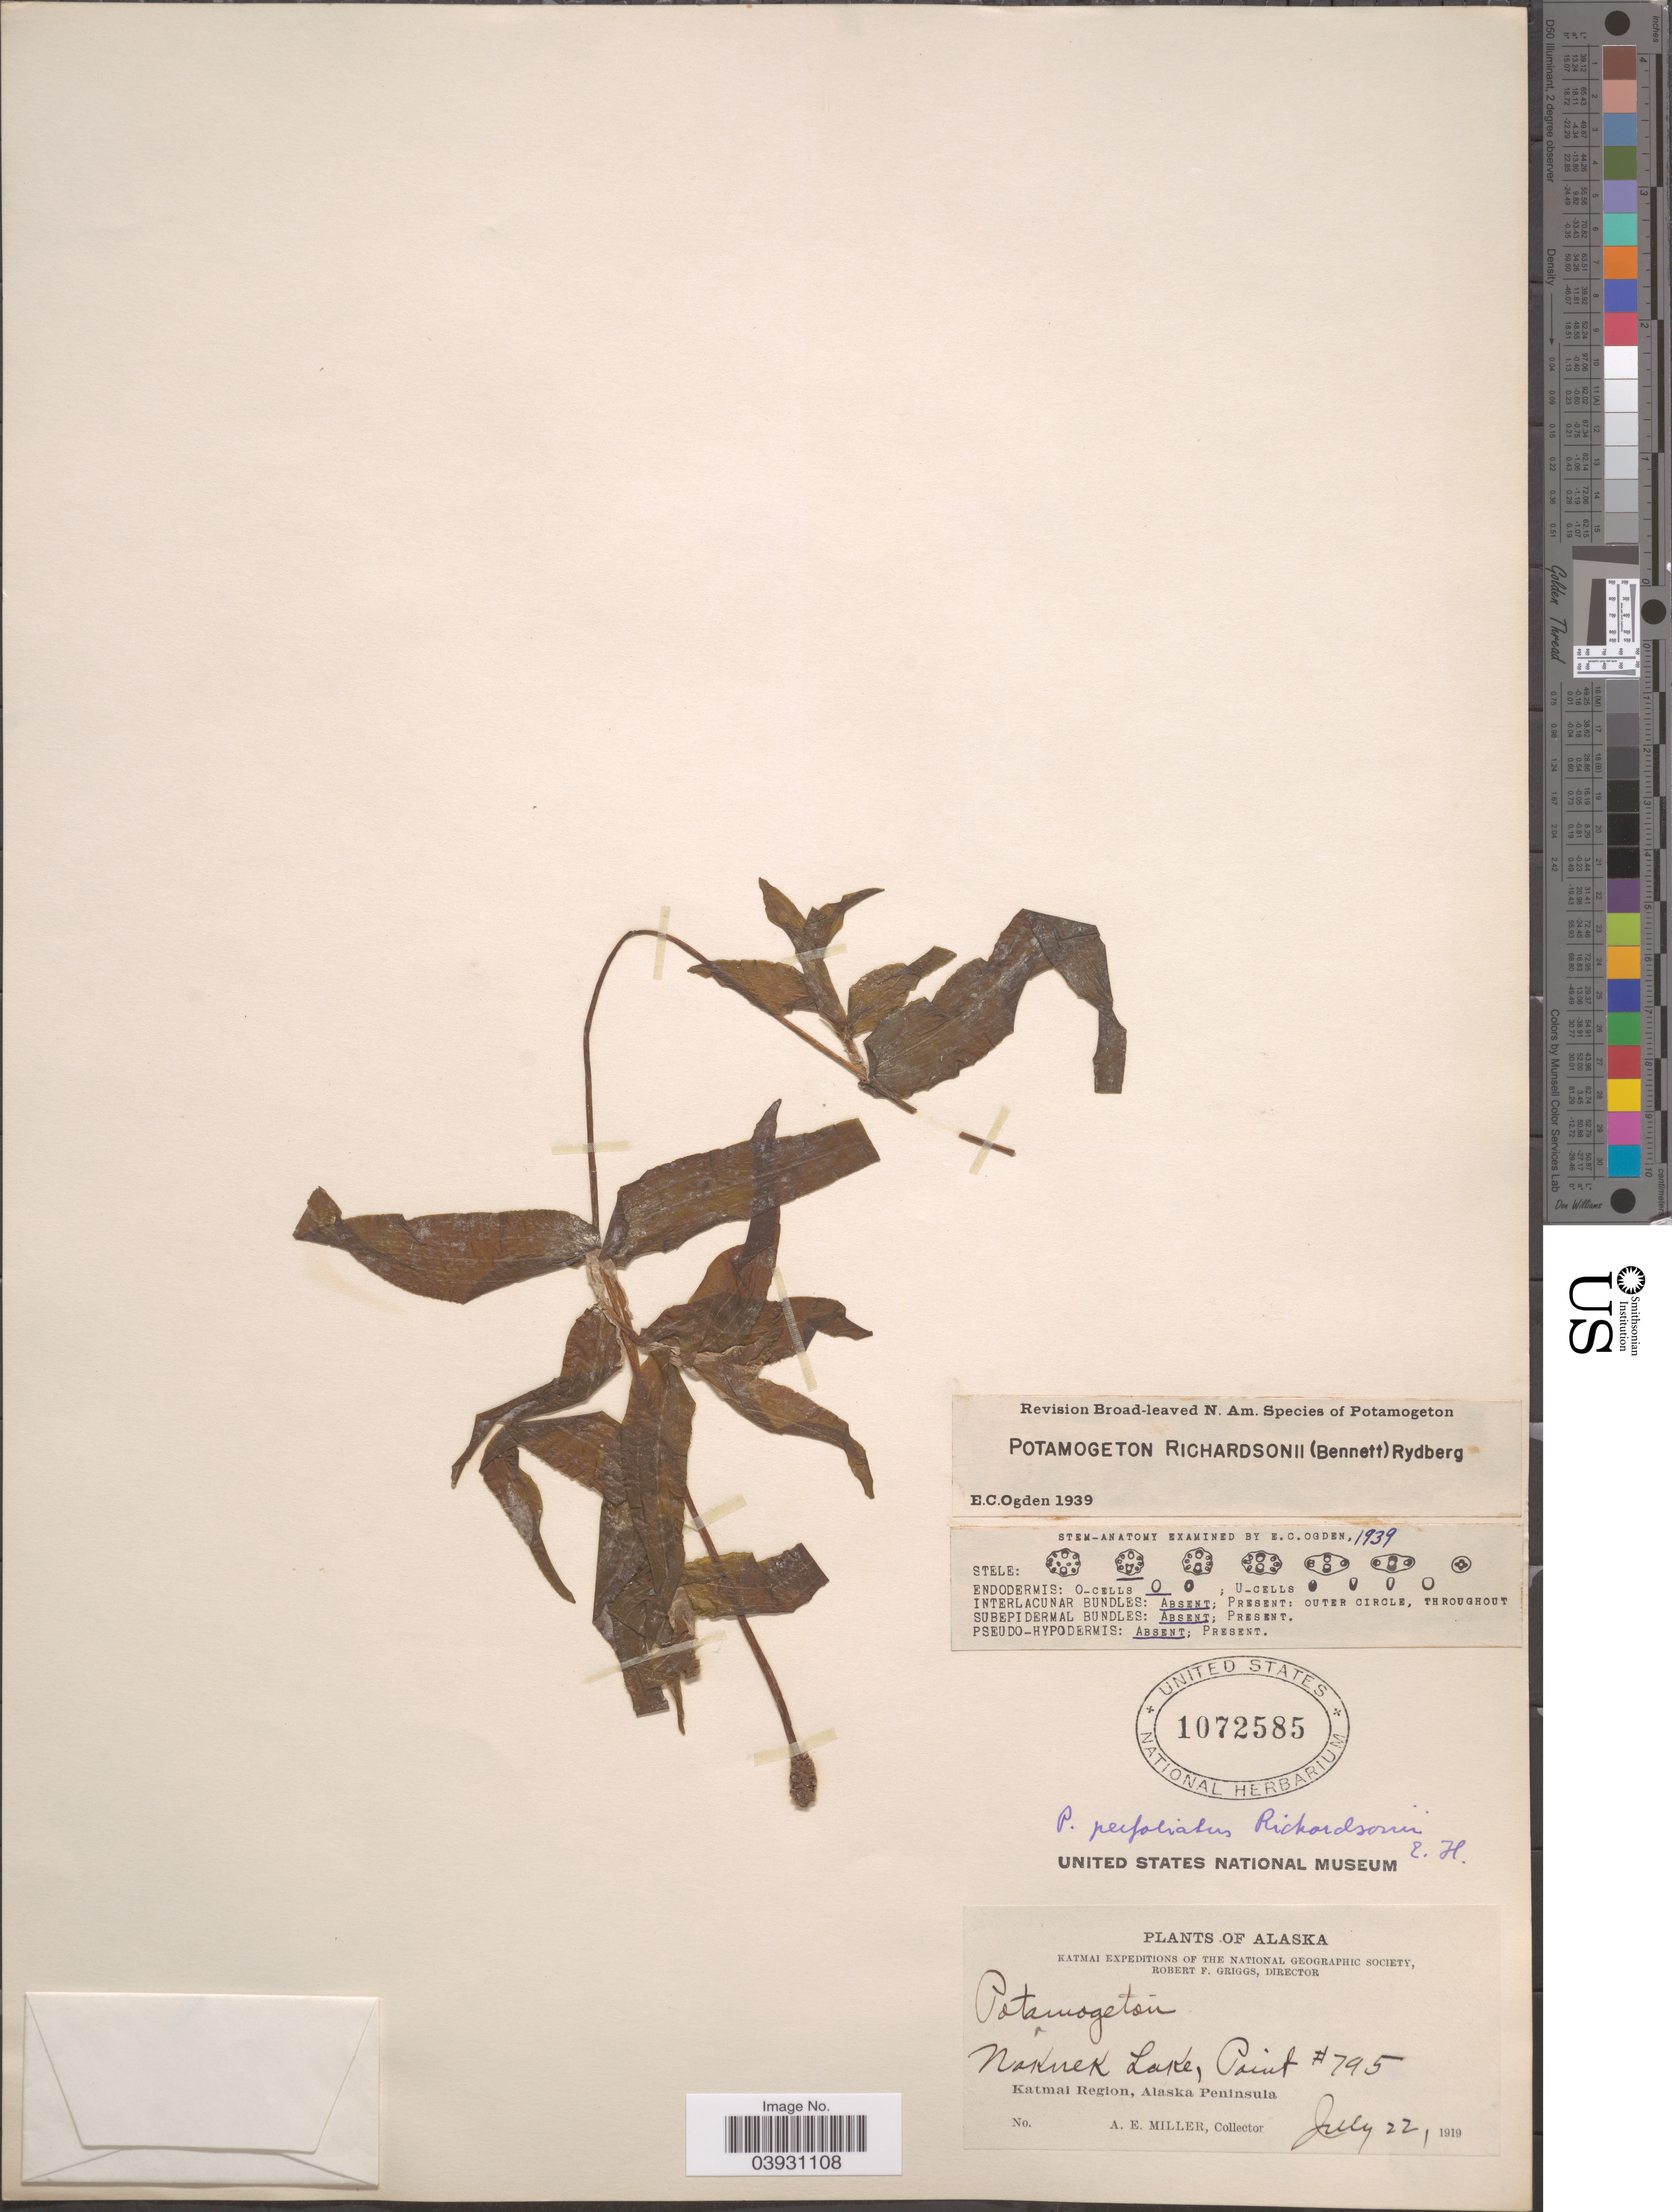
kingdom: Plantae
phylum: Tracheophyta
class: Liliopsida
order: Alismatales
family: Potamogetonaceae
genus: Potamogeton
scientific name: Potamogeton richardsonii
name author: (A.W. Benn.) Rydb.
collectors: A. E. Miller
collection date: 1919-07-22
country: United States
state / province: Alaska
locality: Naknek Lake, Point #795. Katmai Region, Alaska Peninsula.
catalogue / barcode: US 1072585